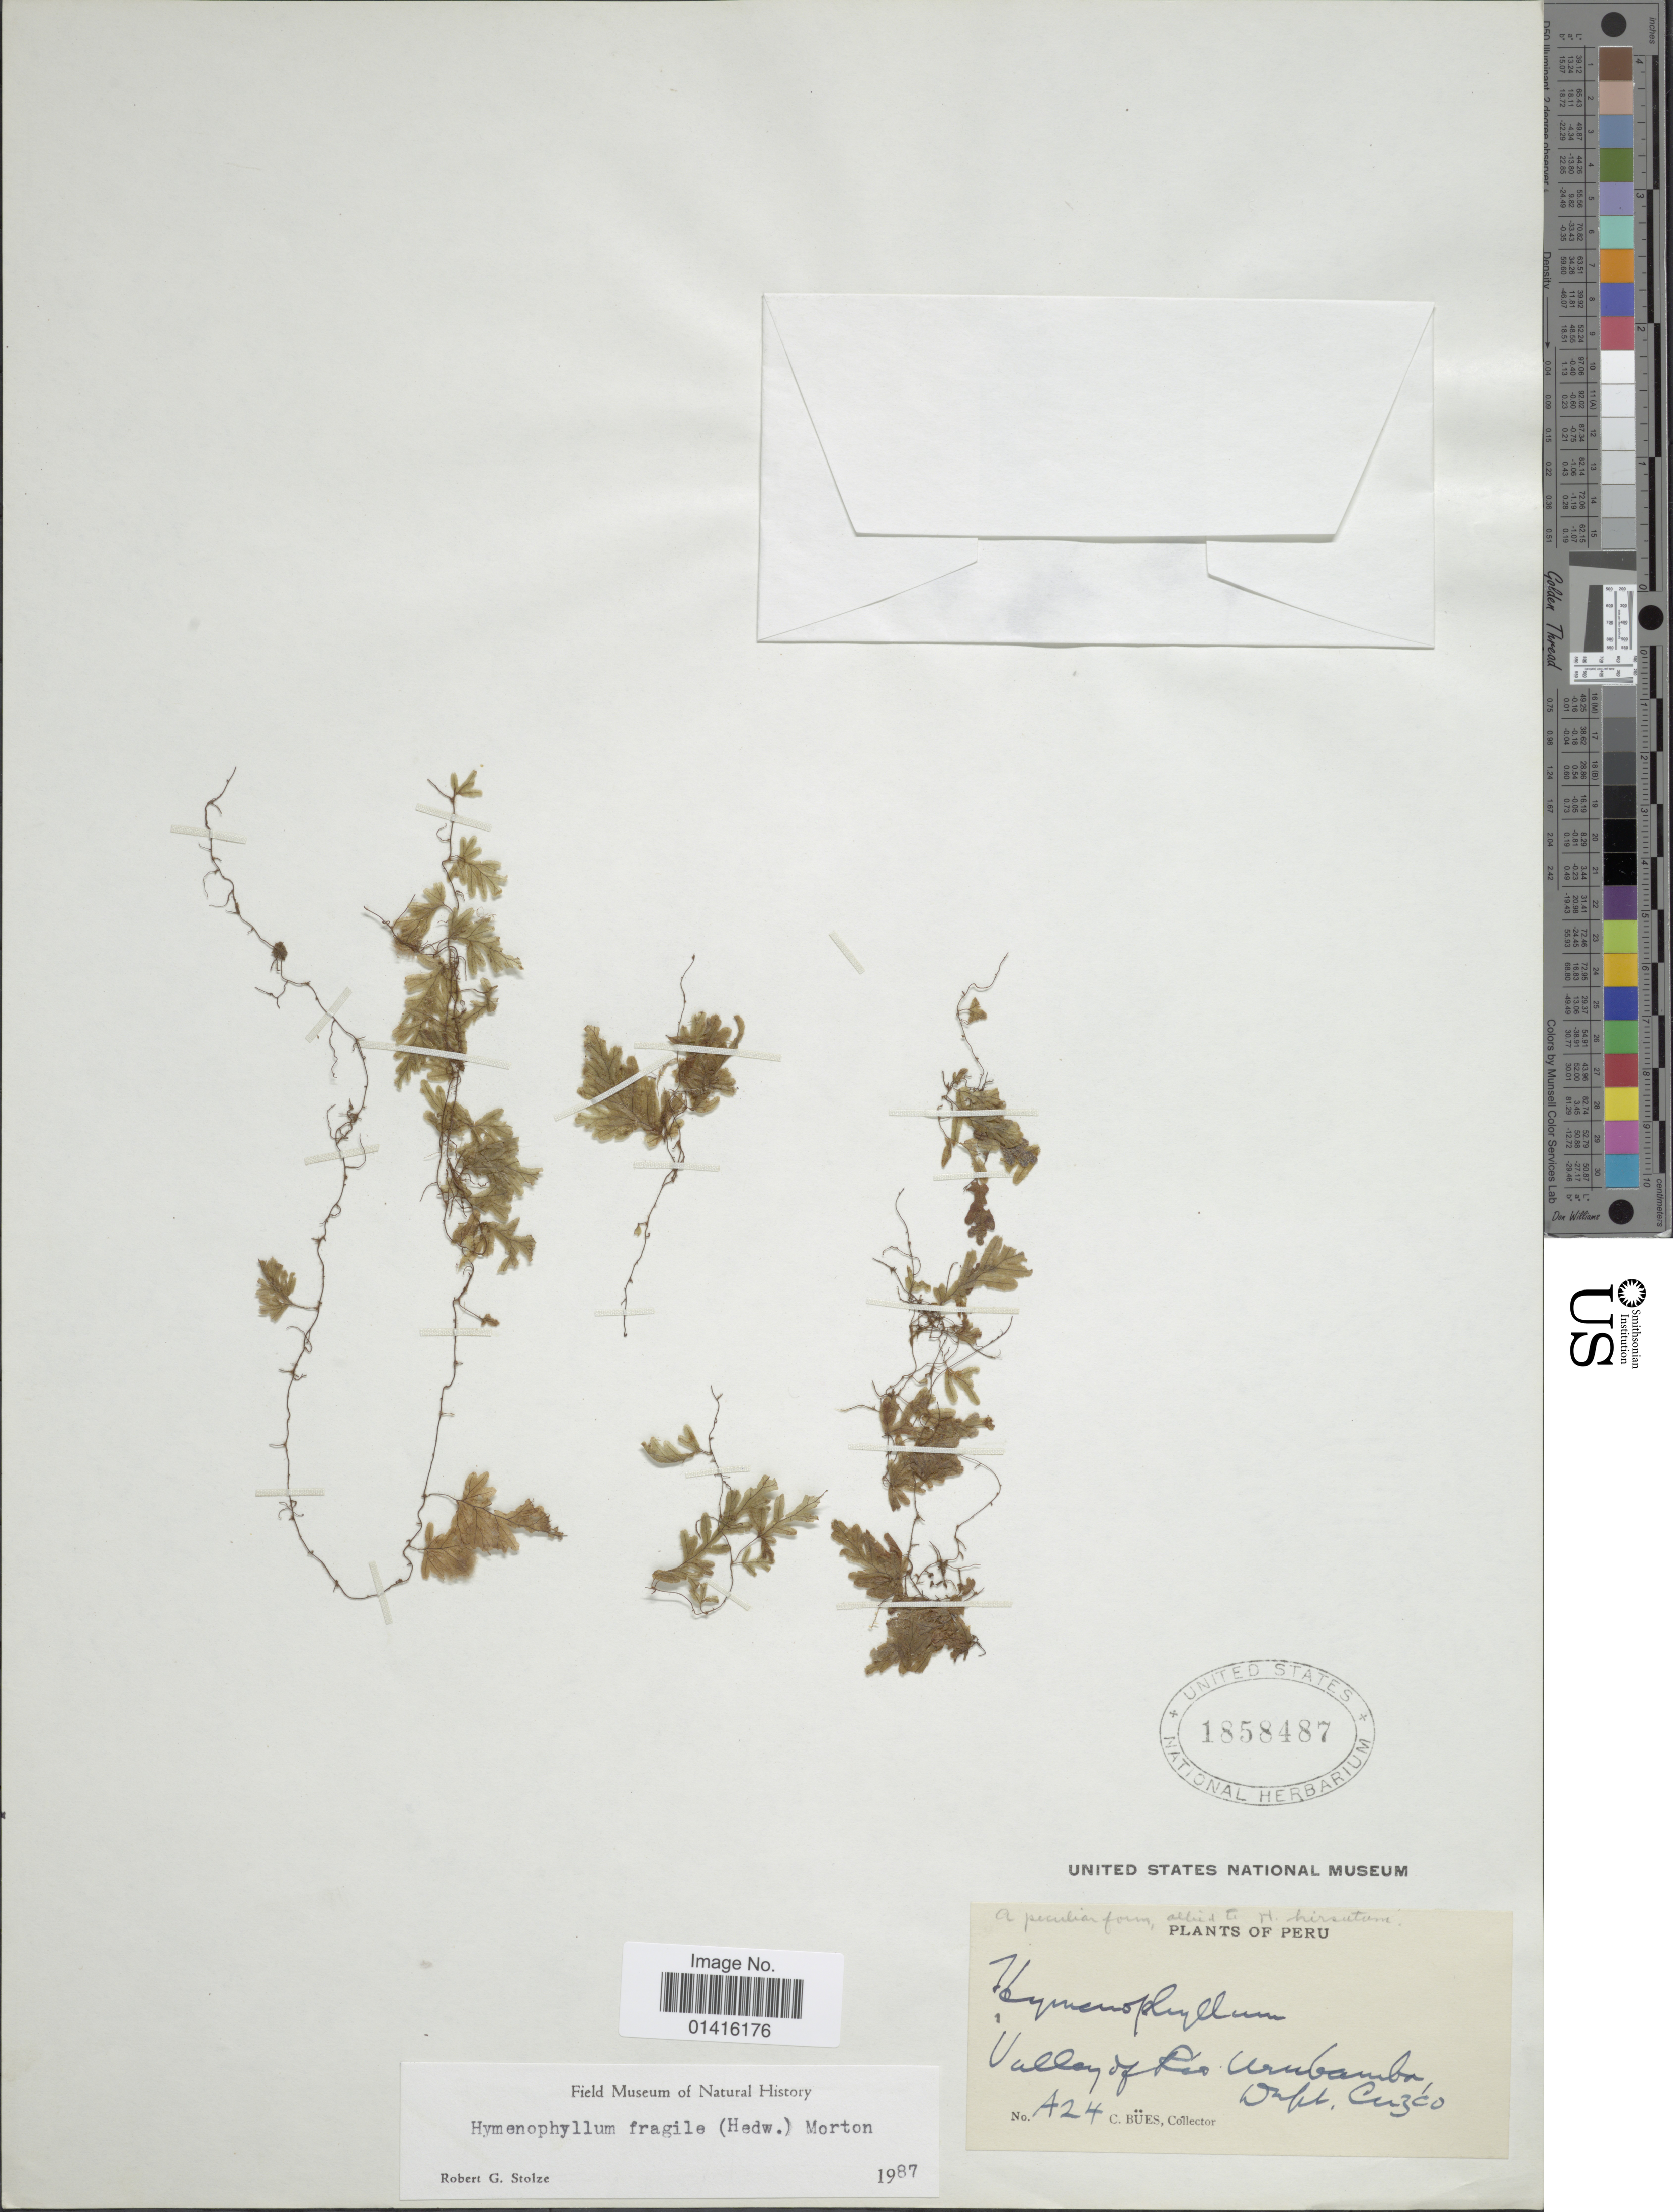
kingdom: Plantae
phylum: Tracheophyta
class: Polypodiopsida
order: Hymenophyllales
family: Hymenophyllaceae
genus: Hymenophyllum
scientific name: Hymenophyllum fragile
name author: (Hedw.) C.V. Morton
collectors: C. Bues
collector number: A24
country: Peru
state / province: Cusco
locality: Valley of Rio Urubamba. Dept. Cusco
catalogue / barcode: US 1858487